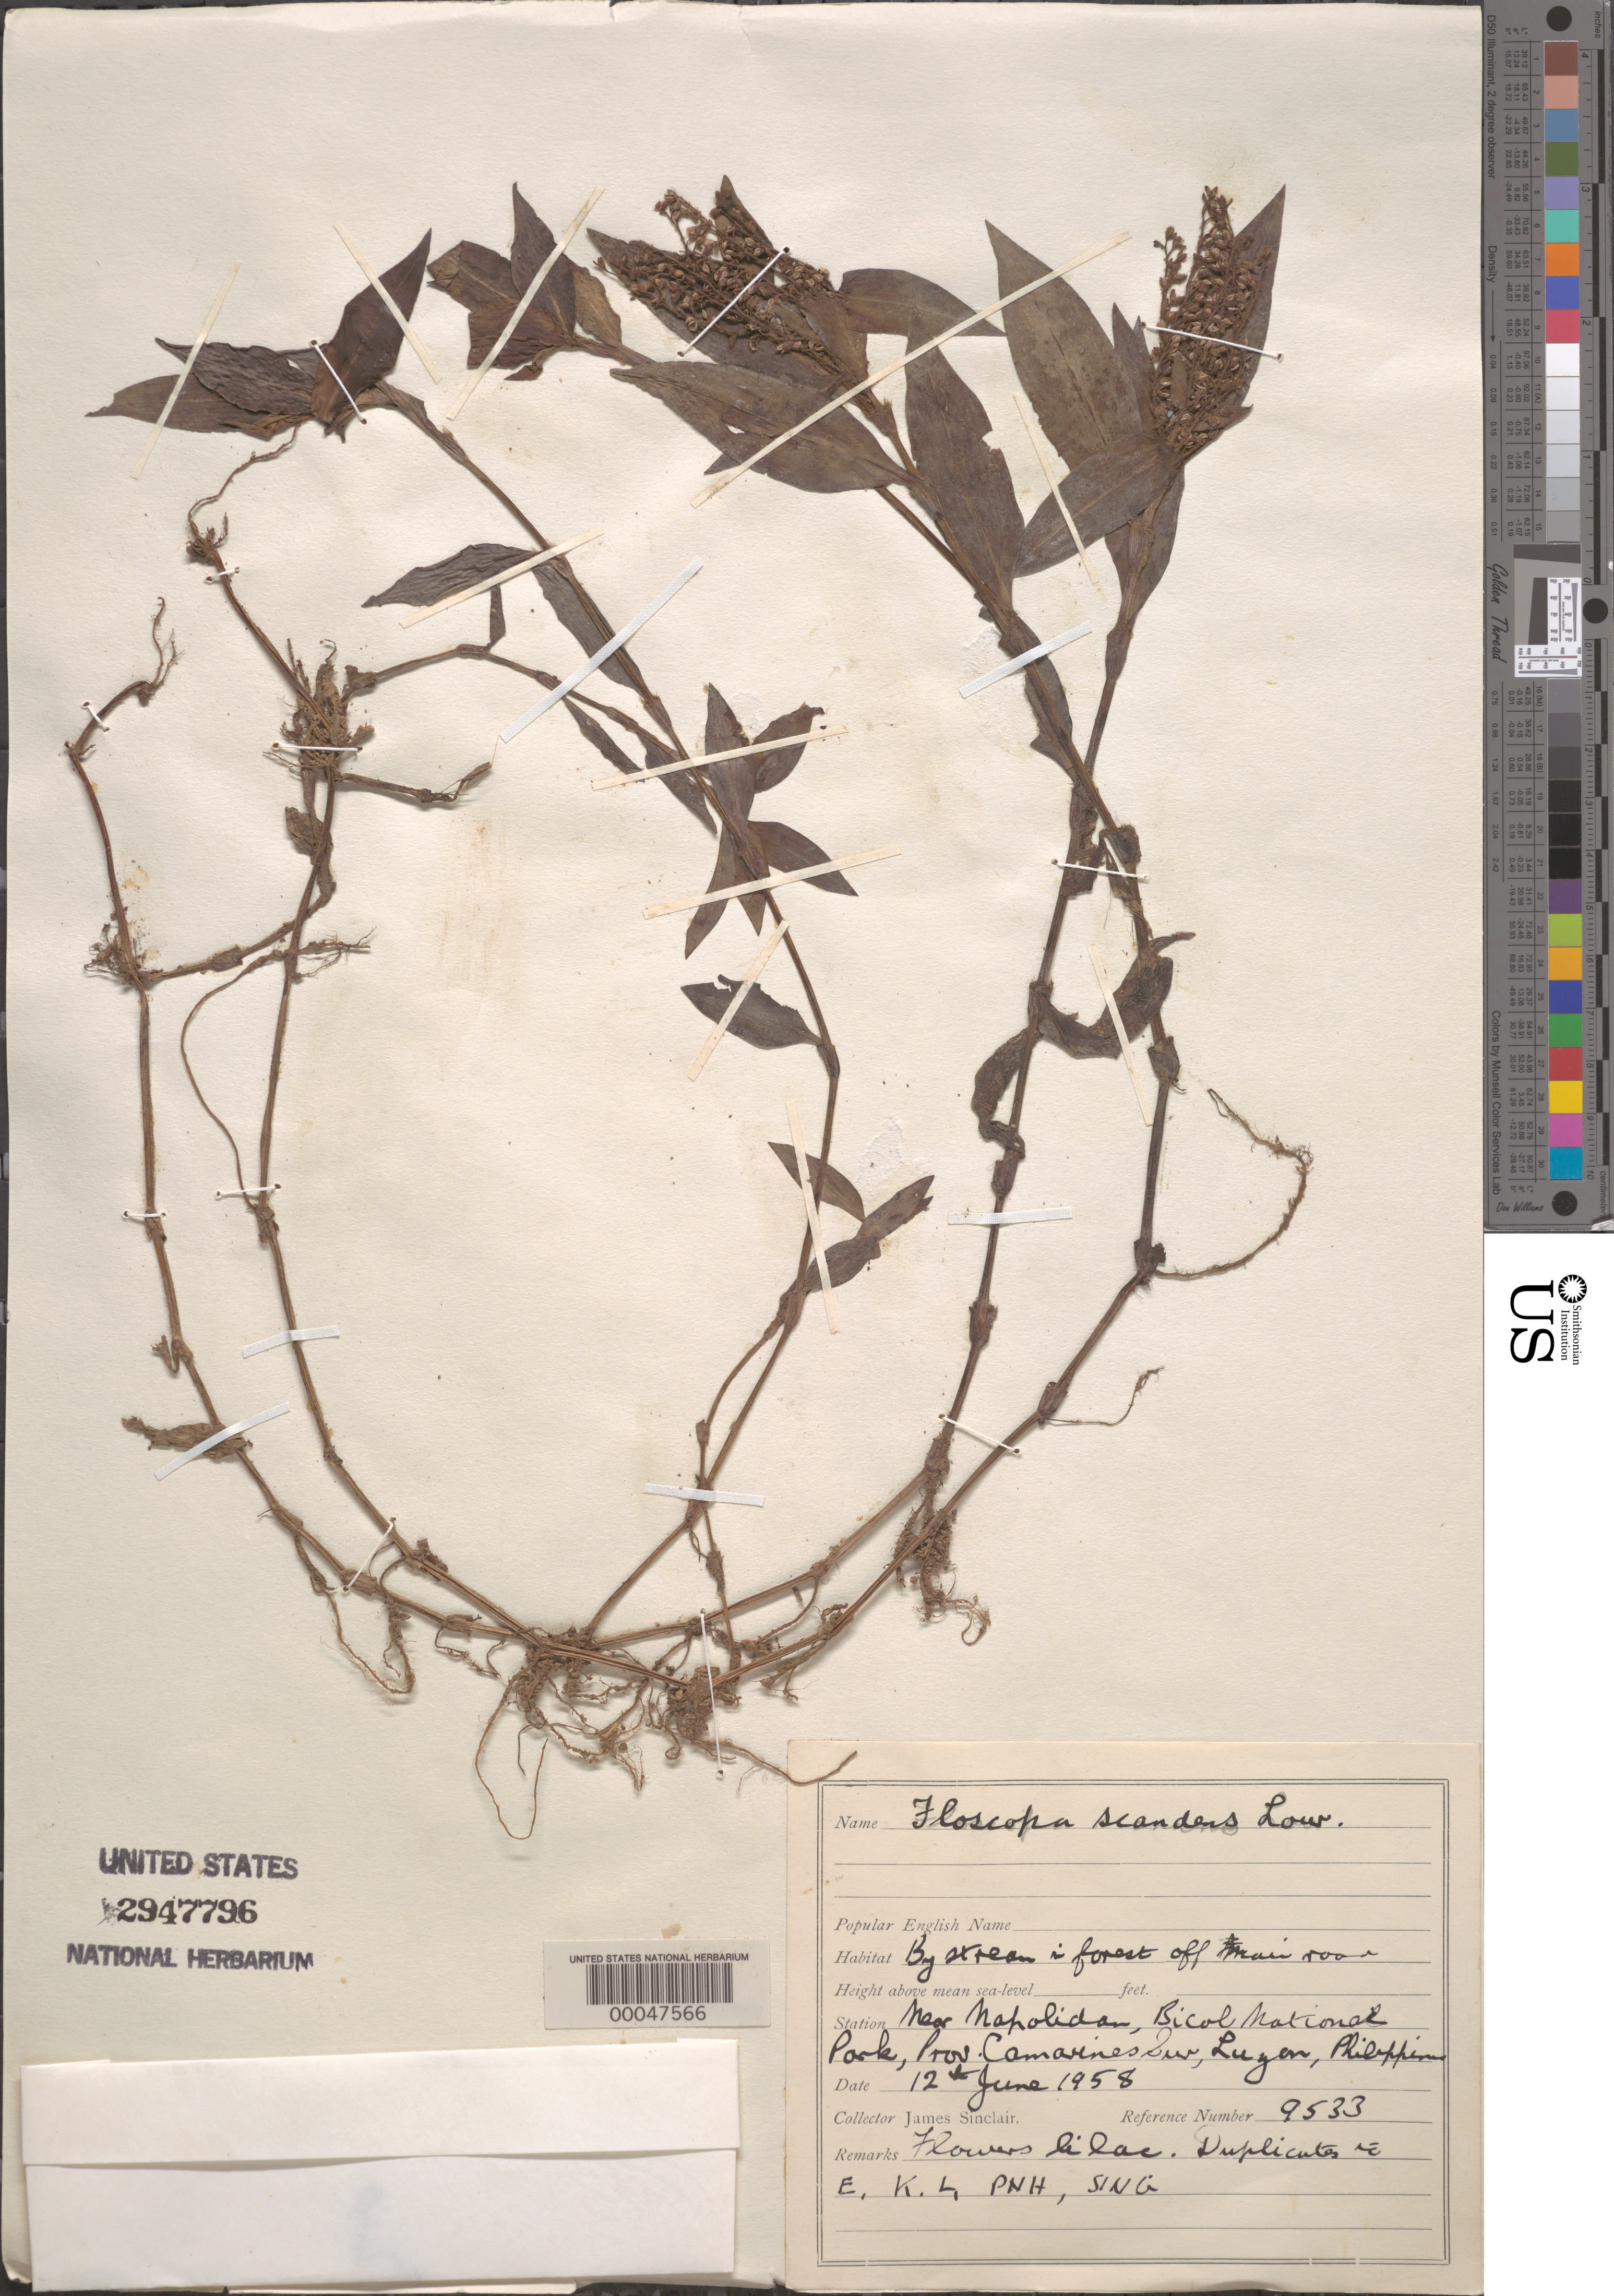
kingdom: Plantae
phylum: Tracheophyta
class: Liliopsida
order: Commelinales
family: Commelinaceae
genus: Floscopa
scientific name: Floscopa scandens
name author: Lour.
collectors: J. Sinclair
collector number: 9533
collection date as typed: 12 Jun 1958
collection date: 1958-06-12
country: Philippines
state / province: Bicol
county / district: Camarines Norte / Camarines Sur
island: Luzon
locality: Bicol national park, near napolidan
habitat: Stream bank; forest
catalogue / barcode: US 2947796